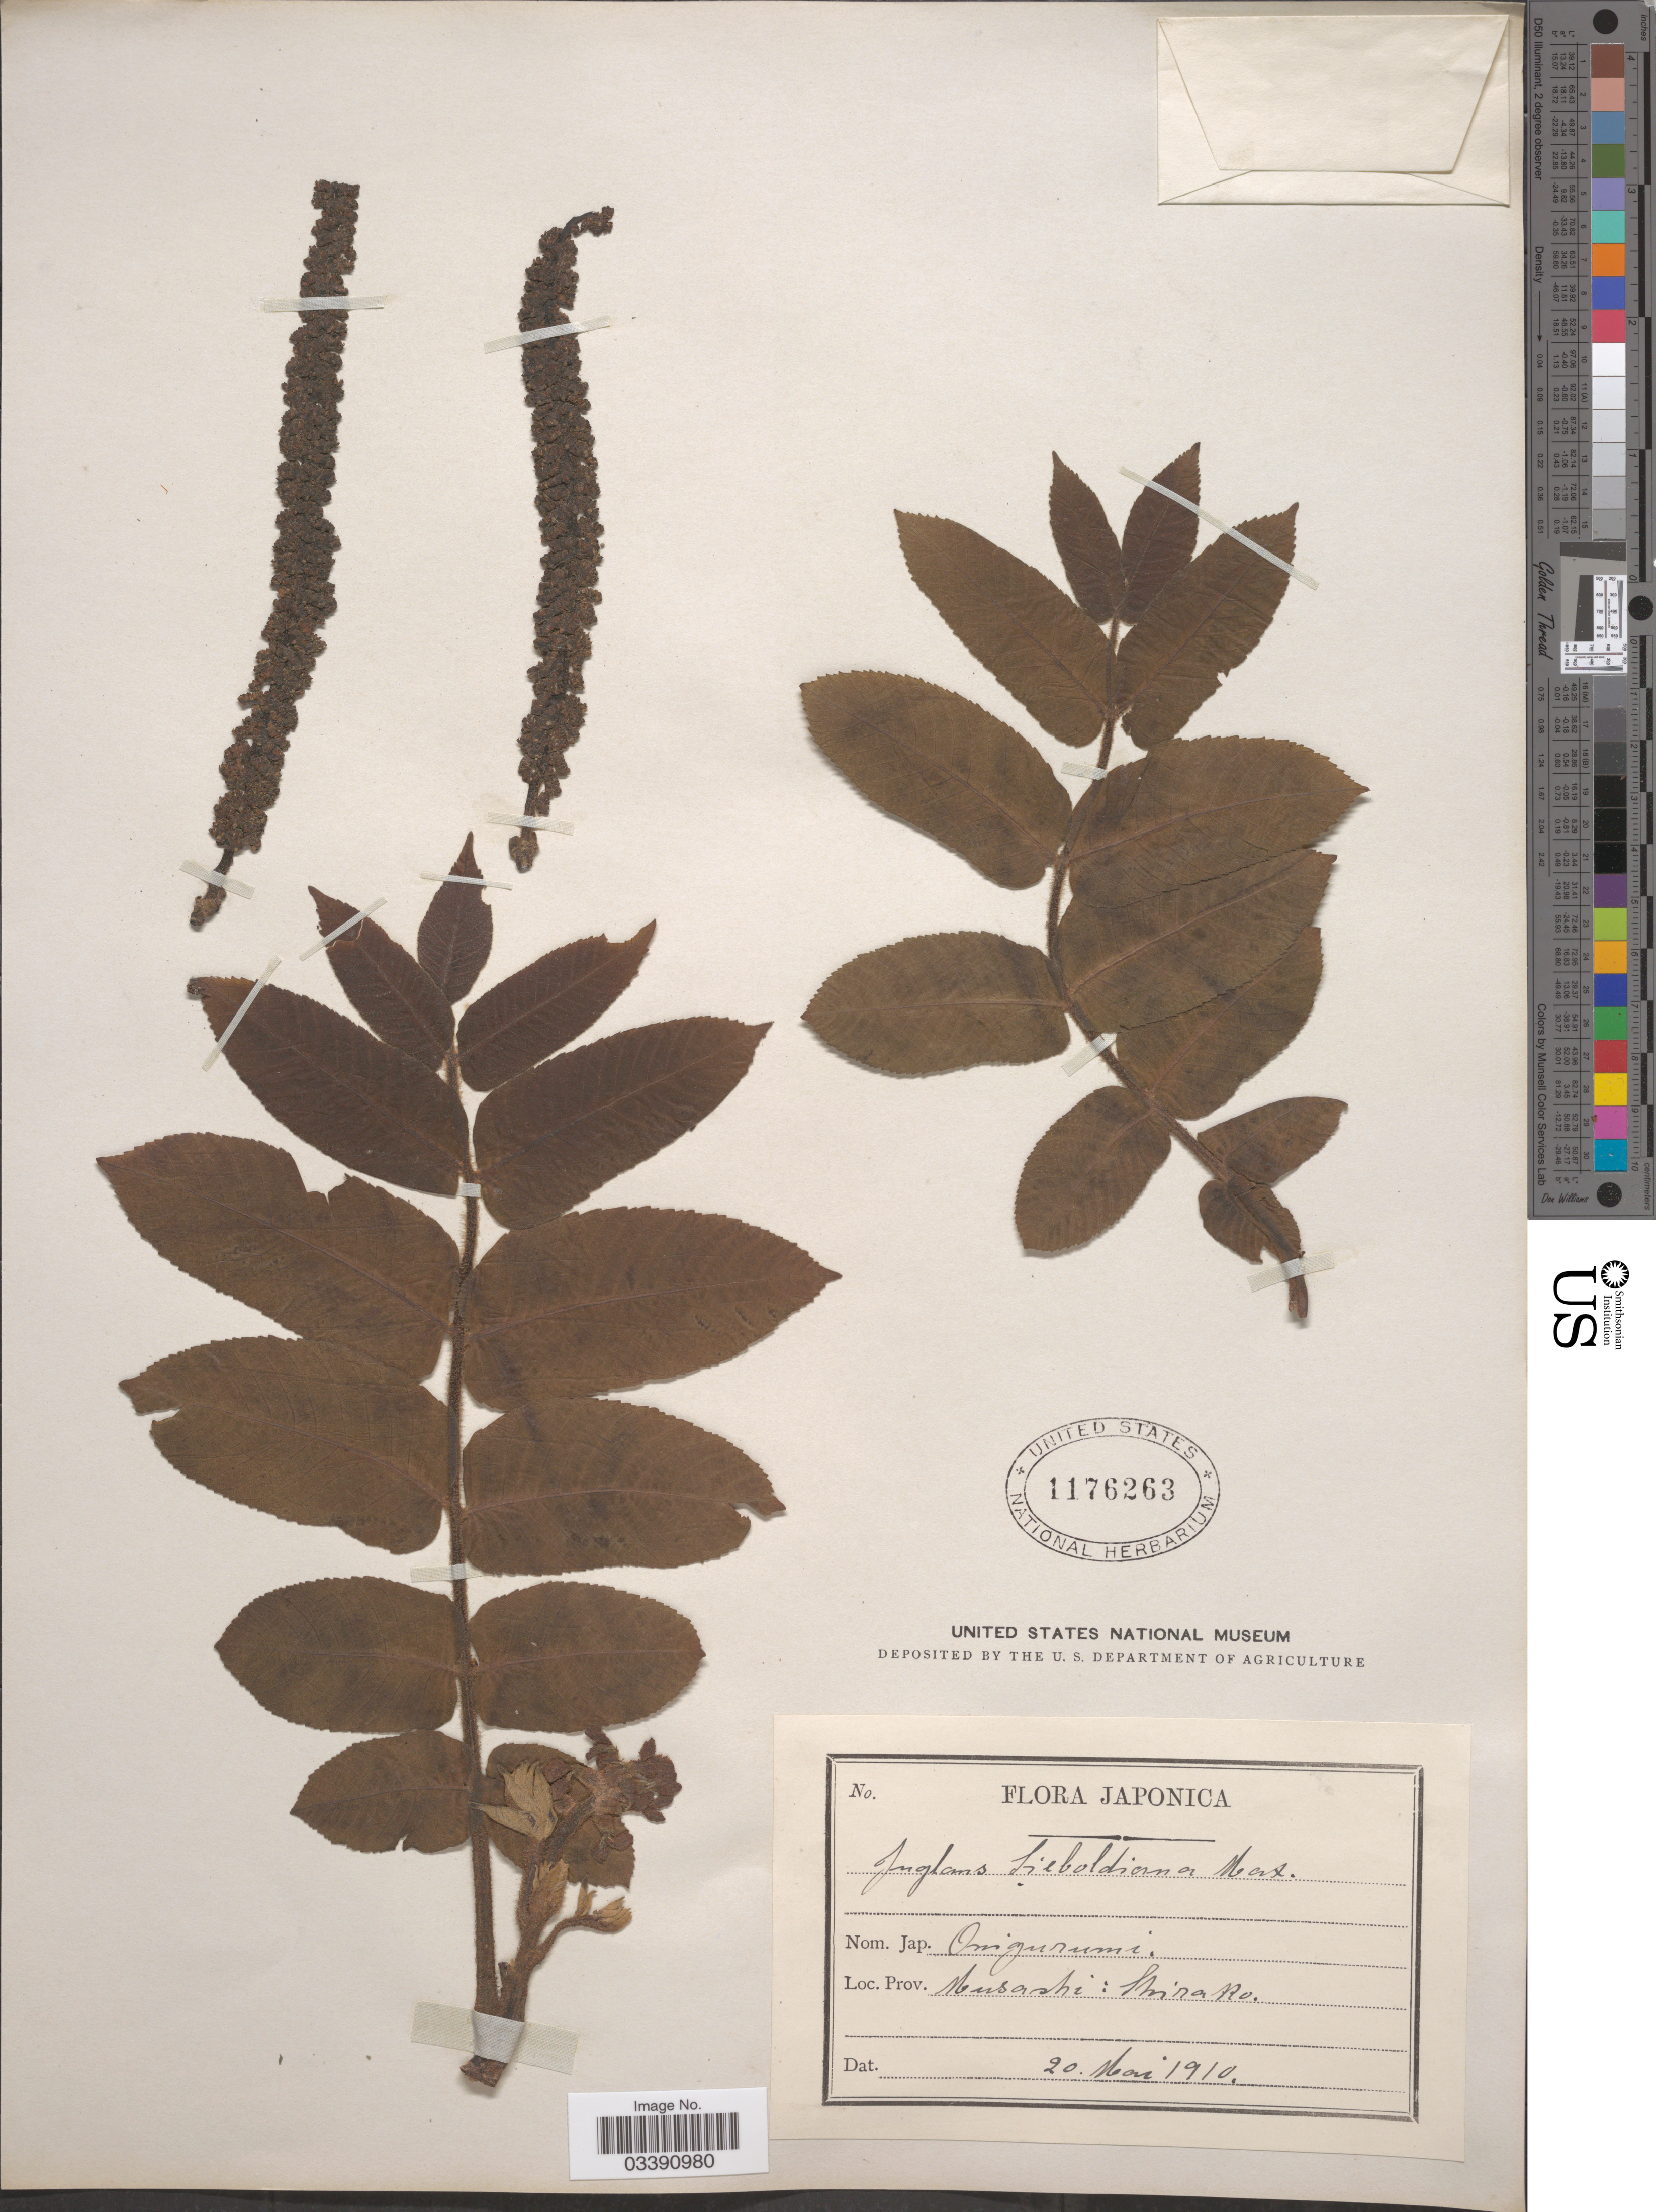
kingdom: Plantae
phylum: Tracheophyta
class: Magnoliopsida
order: Fagales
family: Juglandaceae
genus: Juglans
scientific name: Juglans sieboldiana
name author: Maxim.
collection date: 1910-05-20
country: Japan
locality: Musashi: Shirako.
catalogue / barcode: US 1176263